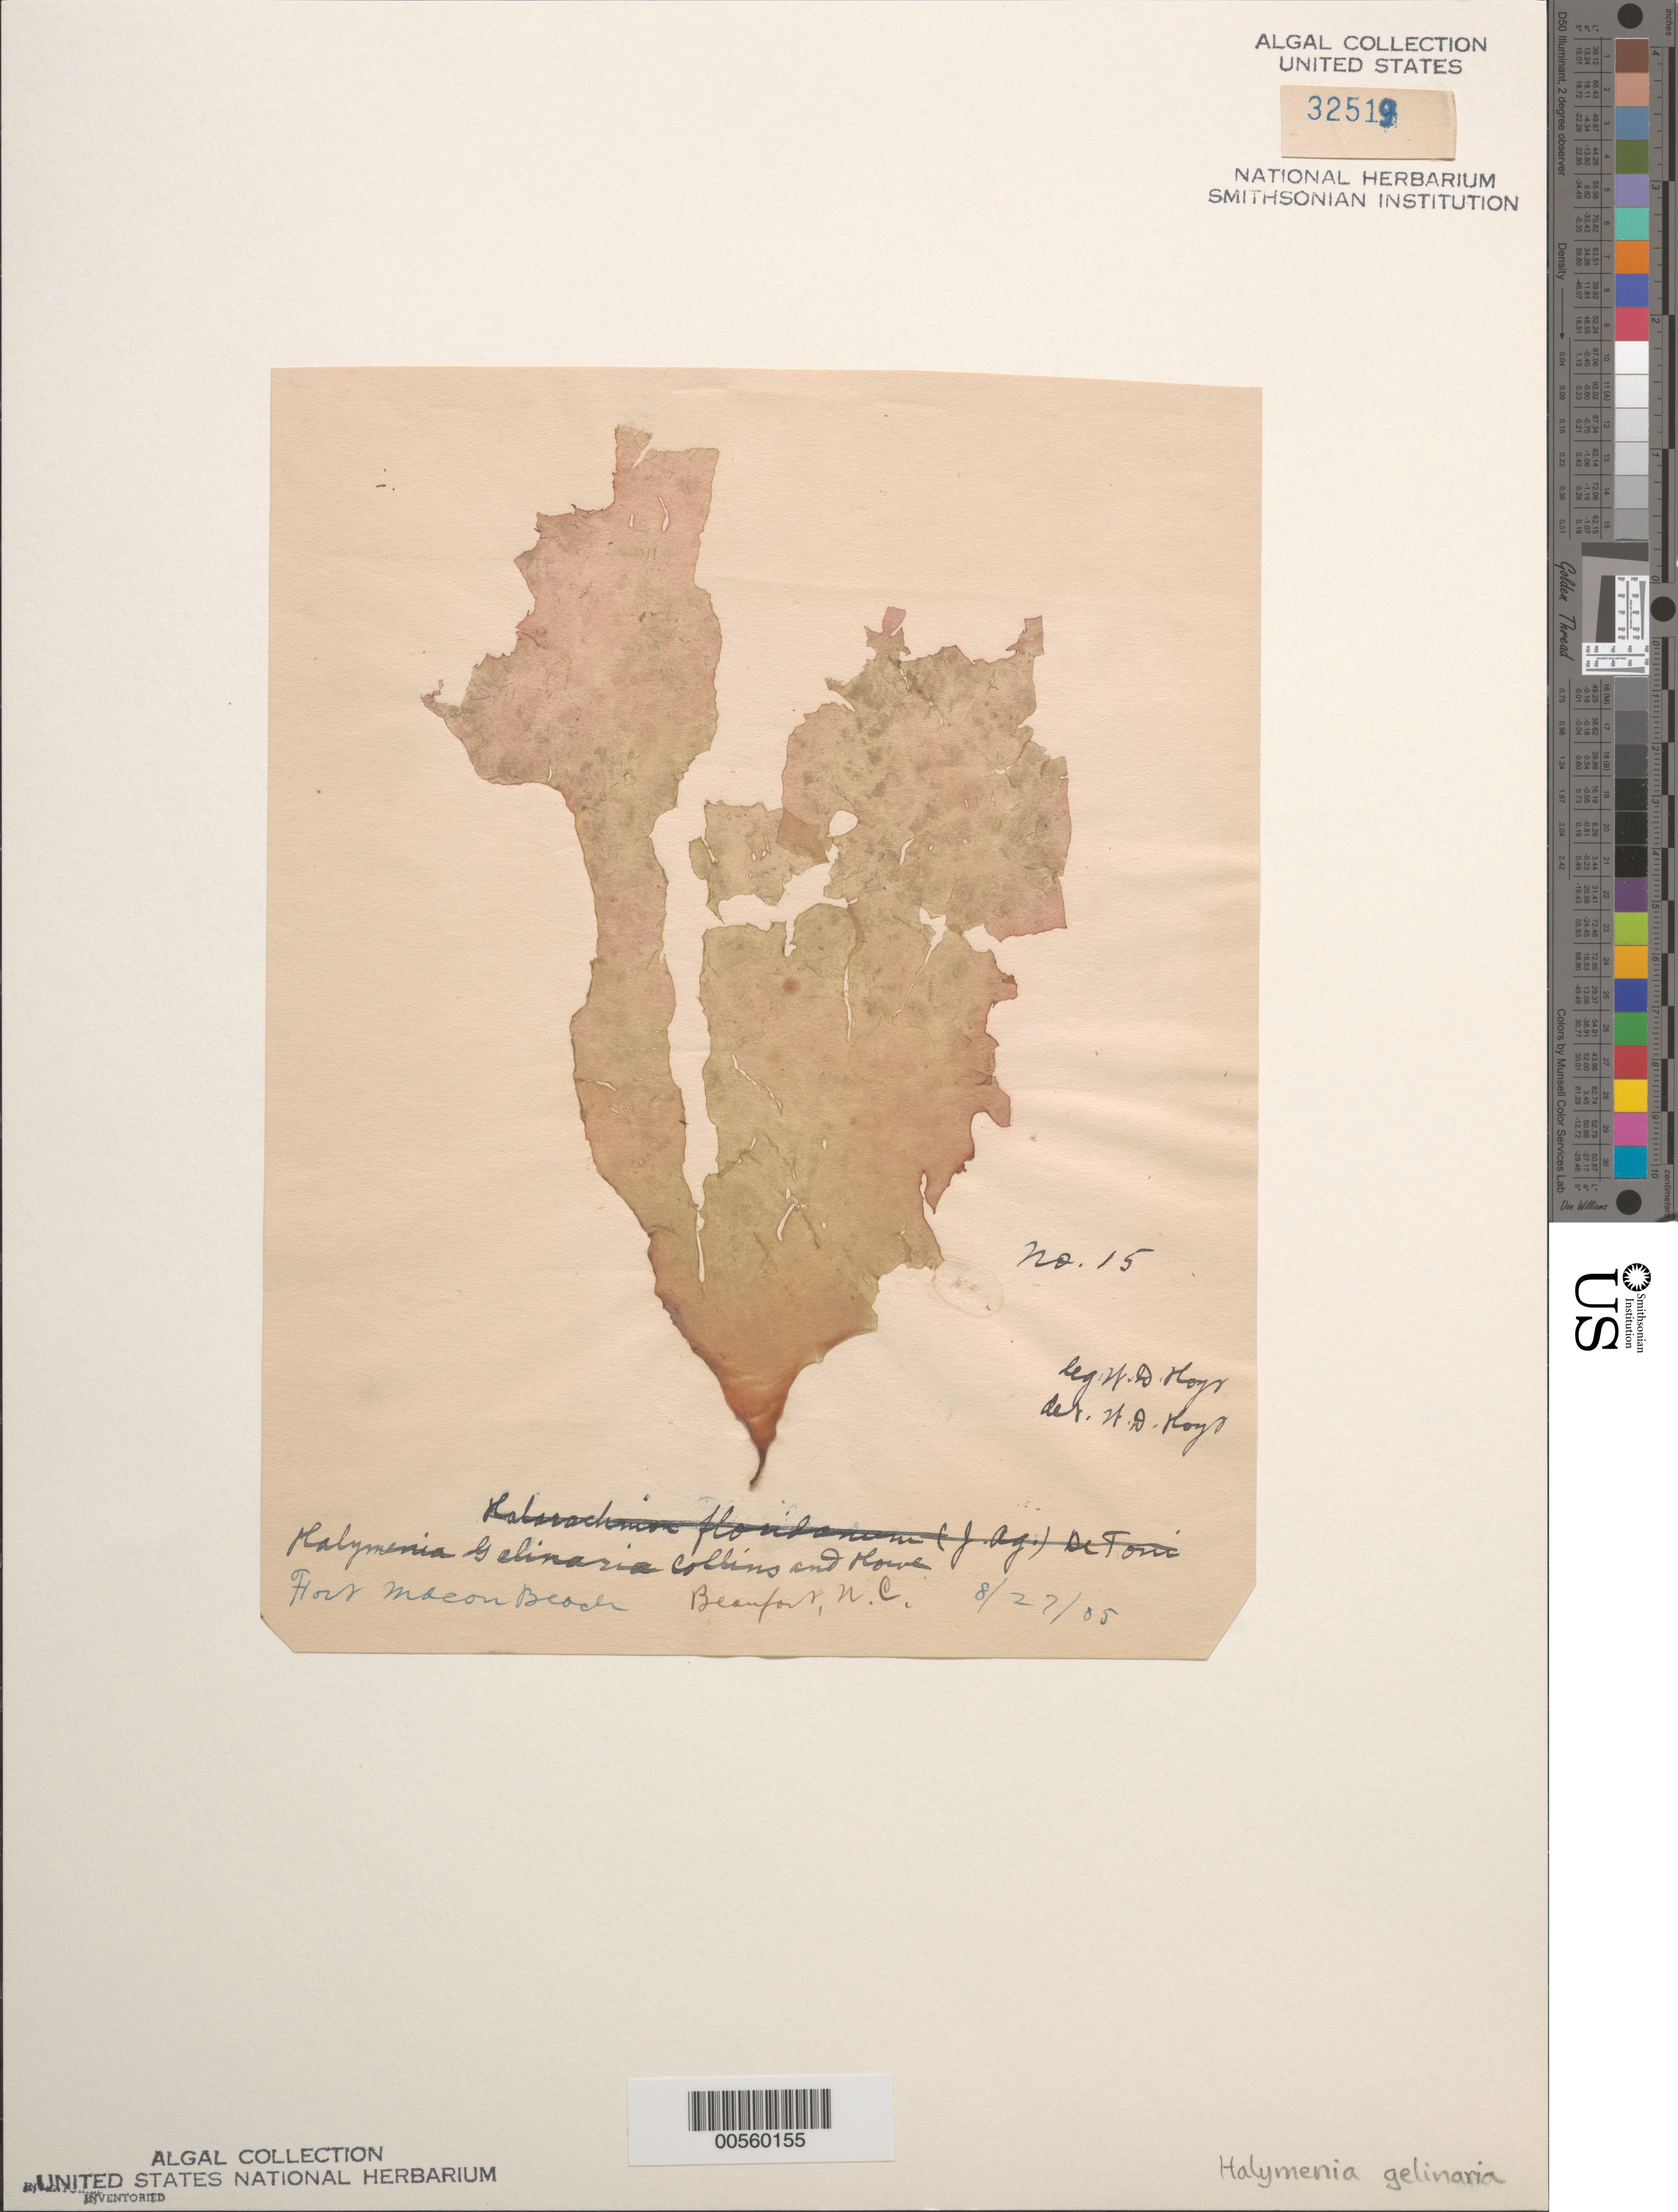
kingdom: Plantae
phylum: Rhodophyta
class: Florideophyceae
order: Halymeniales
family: Halymeniaceae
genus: Halymenia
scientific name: Halymenia floridana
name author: J. Agardh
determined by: Algae name updating Project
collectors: W. D. Hoyt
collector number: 15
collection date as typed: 27 Aug 1905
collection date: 1905-08-27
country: United States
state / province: North Carolina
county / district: Carteret County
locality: Beaufort, Fort Macon Beach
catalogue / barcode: US 32519